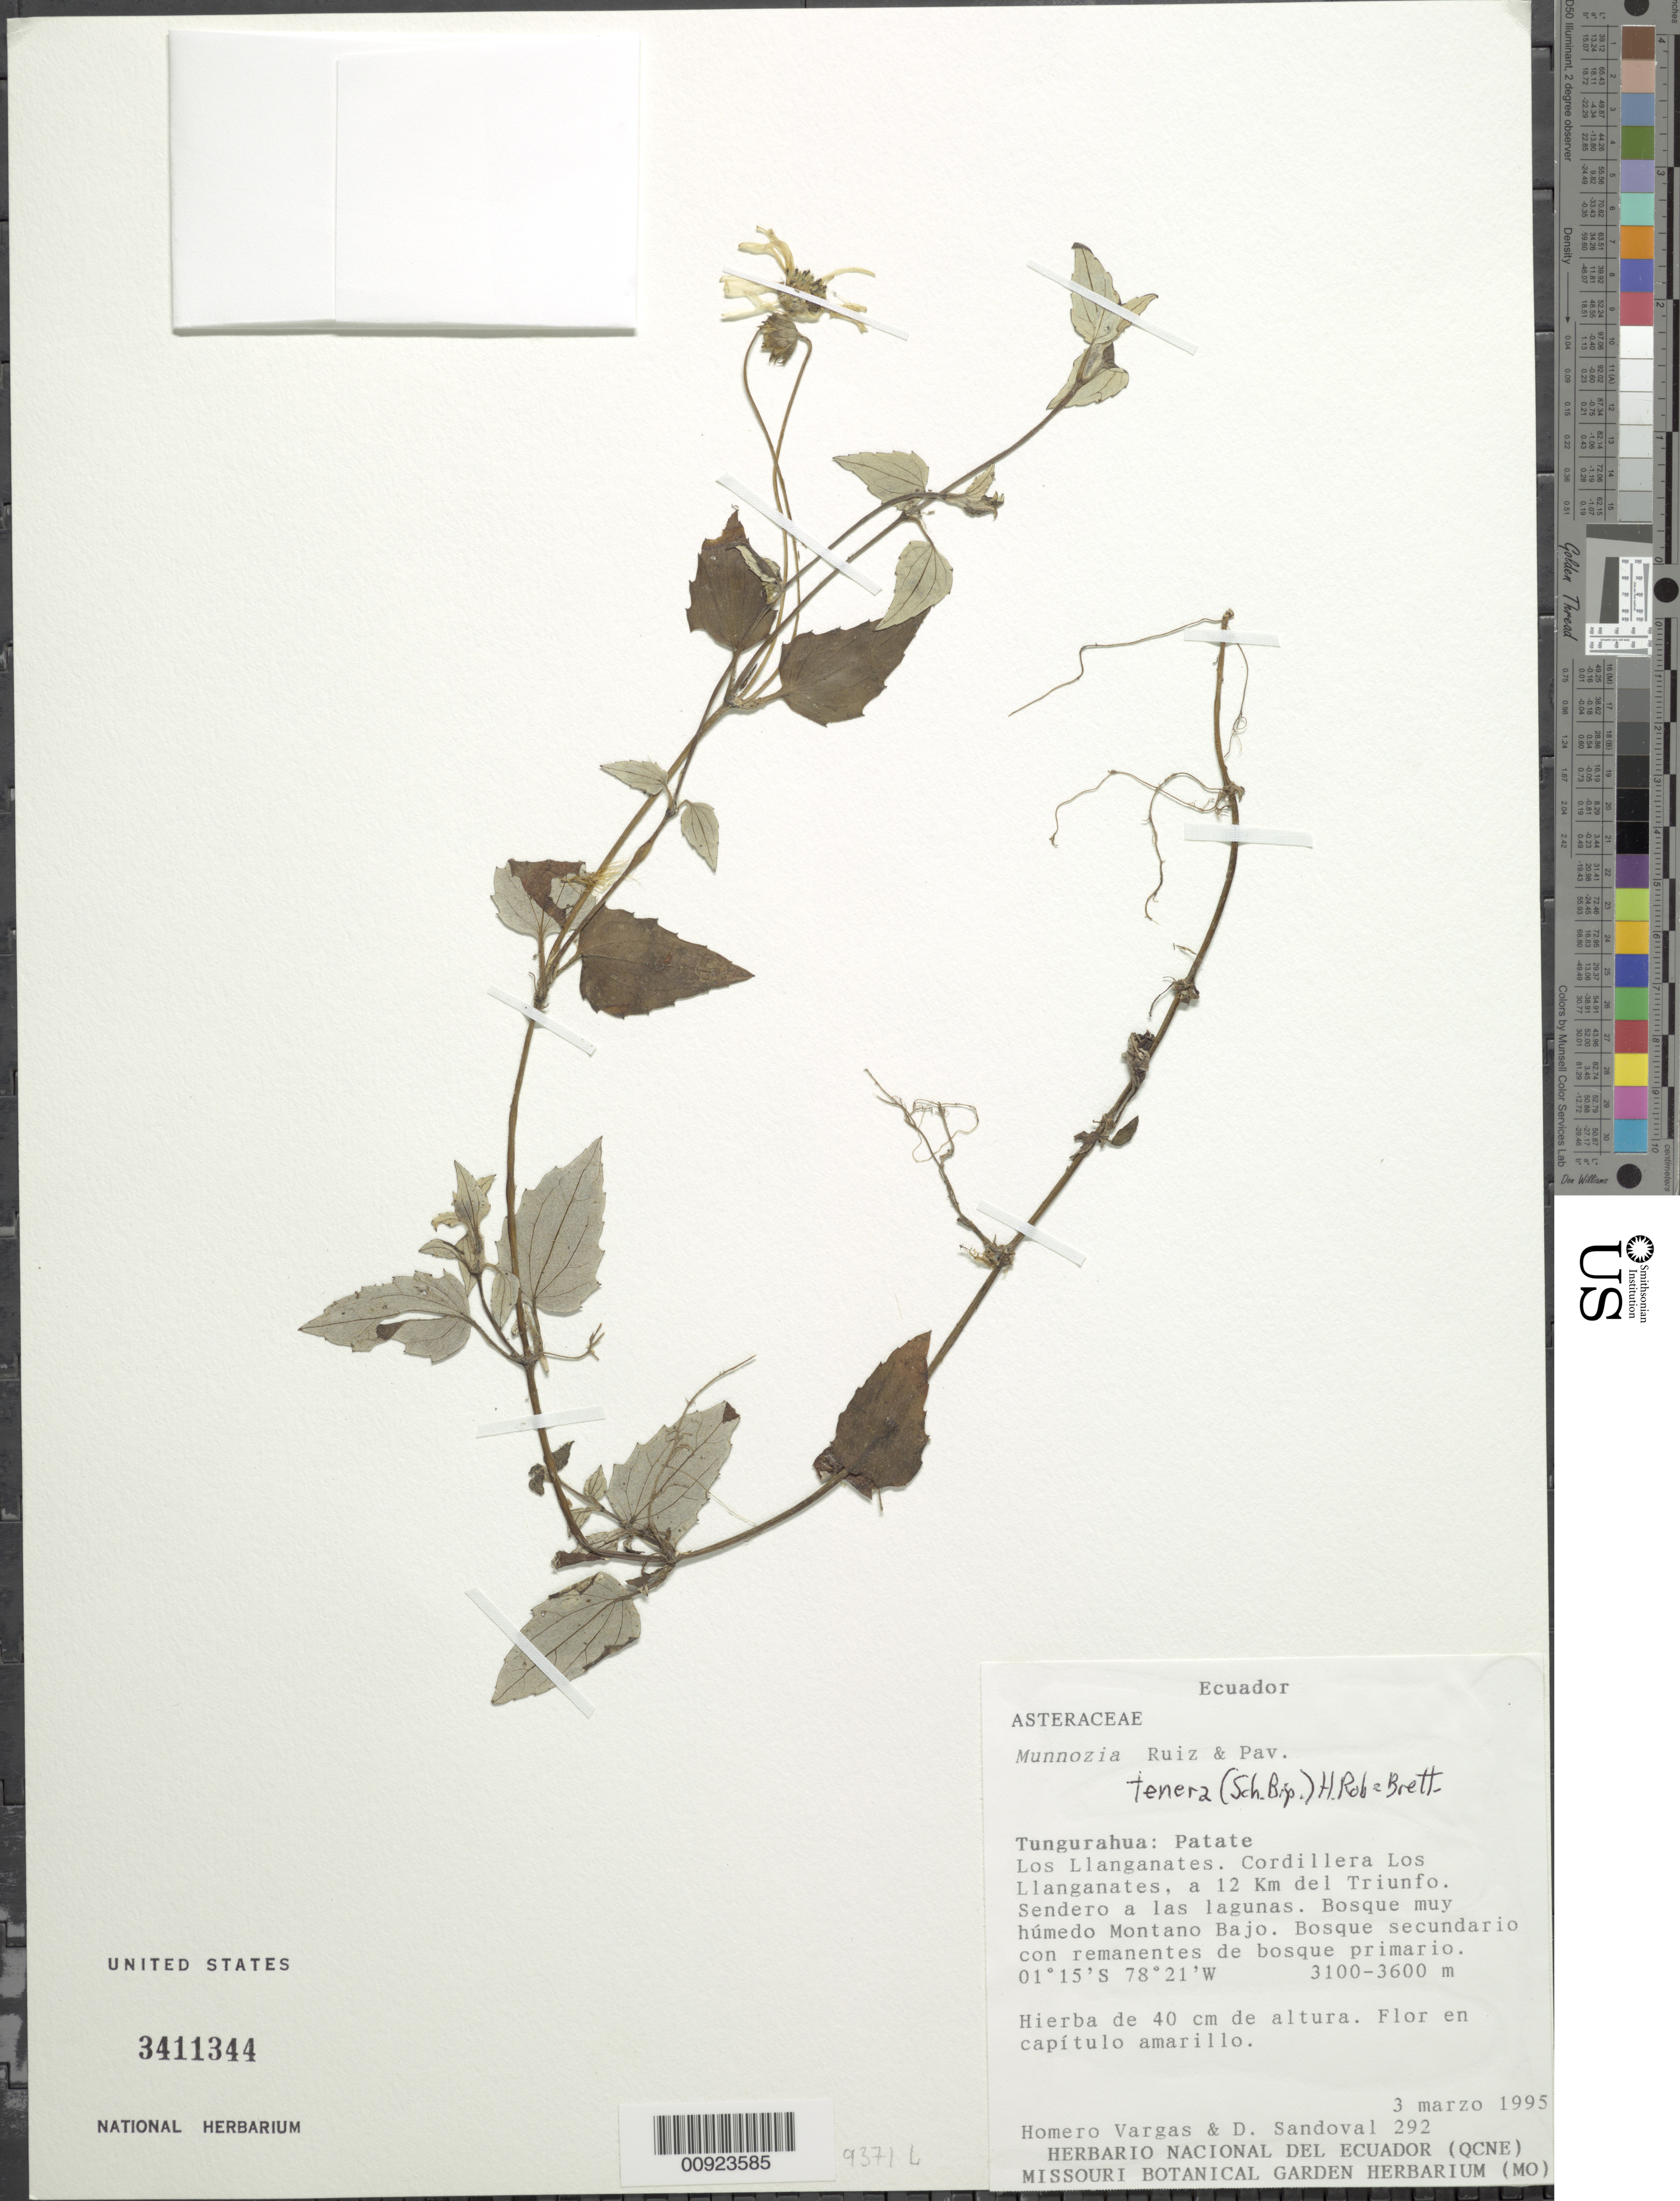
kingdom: Plantae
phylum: Tracheophyta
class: Magnoliopsida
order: Asterales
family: Asteraceae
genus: Munnozia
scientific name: Munnozia tenera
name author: (Sch. Bip.) H. Rob. & Brettell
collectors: H. Vargas & D. Sandoval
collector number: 292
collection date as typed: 3 March 1995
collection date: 1995-03-03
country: Ecuador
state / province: Tungurahua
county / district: Patate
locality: Los Llanganates. Cordillera Los Llanganates, a 12 km del Triunfo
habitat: Sendero a las lagunas. Bosque muy humedo Montano Bajo. Bosque secundario con remanentes de bosque primario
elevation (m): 3100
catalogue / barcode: US 3411344